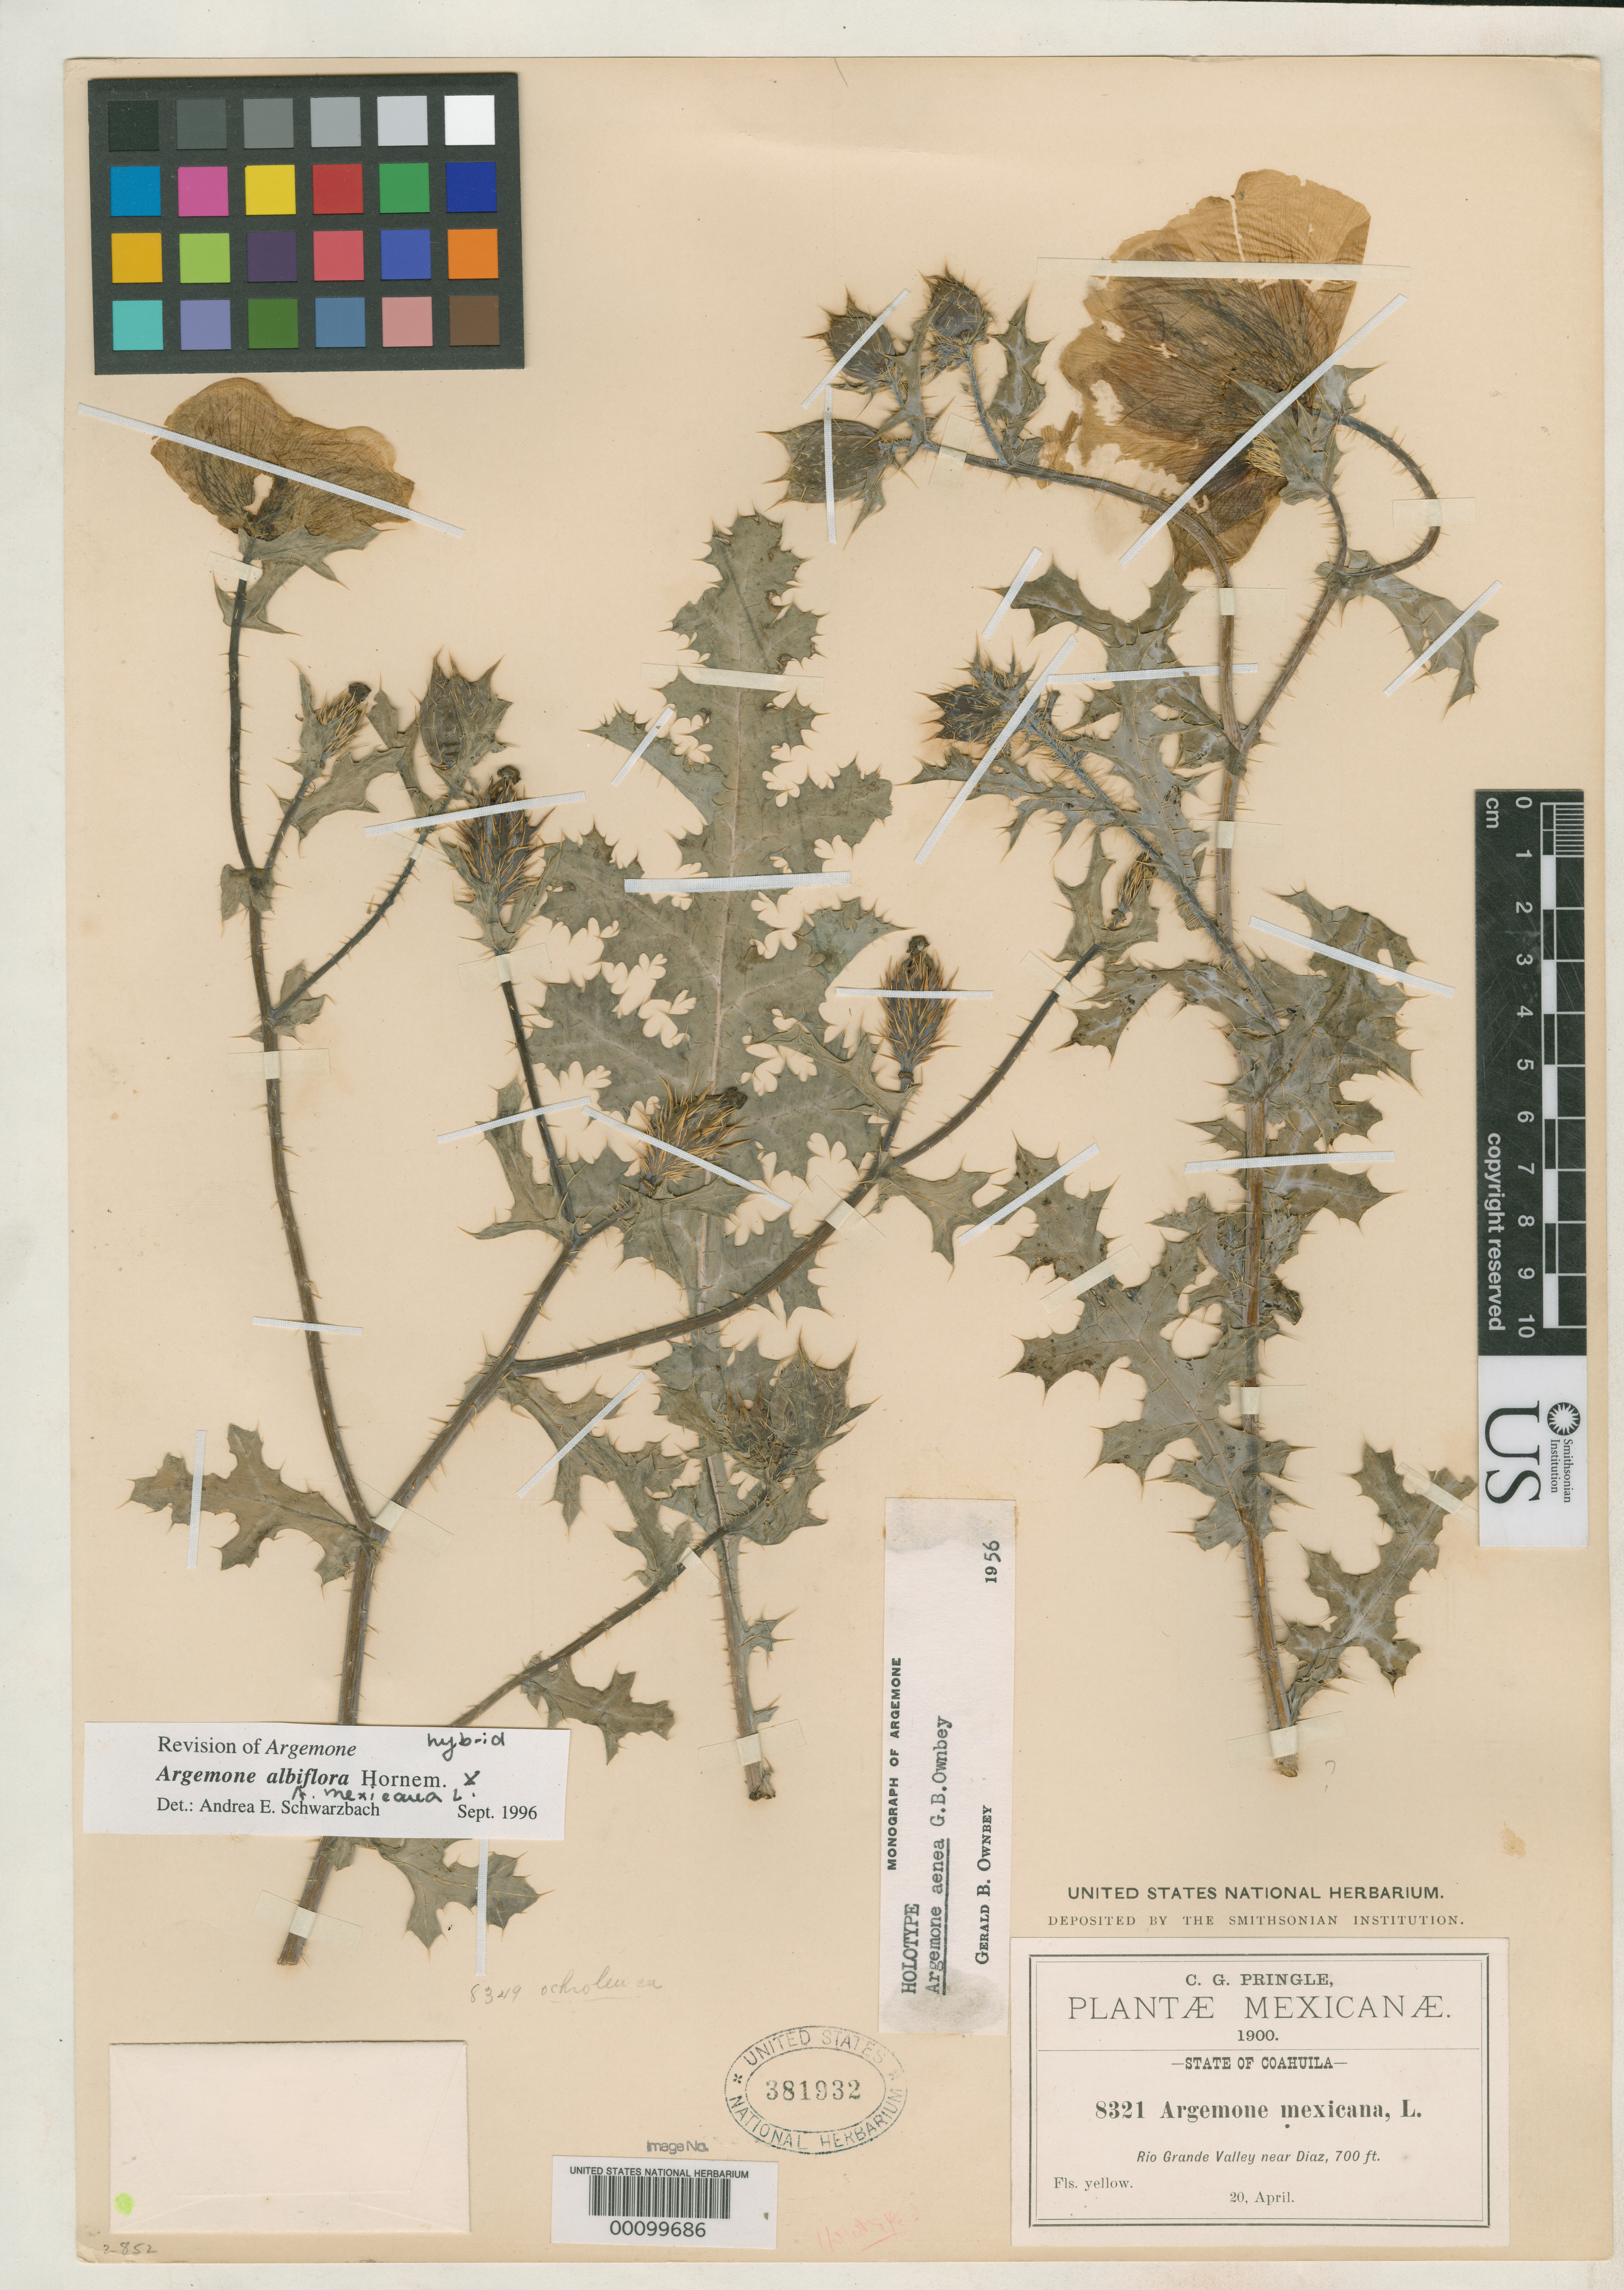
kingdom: Plantae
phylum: Tracheophyta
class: Magnoliopsida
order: Ranunculales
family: Papaveraceae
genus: Argemone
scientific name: Argemone aenea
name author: G.B. Ownbey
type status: Holotype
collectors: C. G. Pringle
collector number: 8321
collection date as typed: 20 Apr 1900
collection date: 1900-04-20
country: Mexico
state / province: Coahuila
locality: Rio Grande Valley, near Diaz.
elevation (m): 213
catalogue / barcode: US 381932